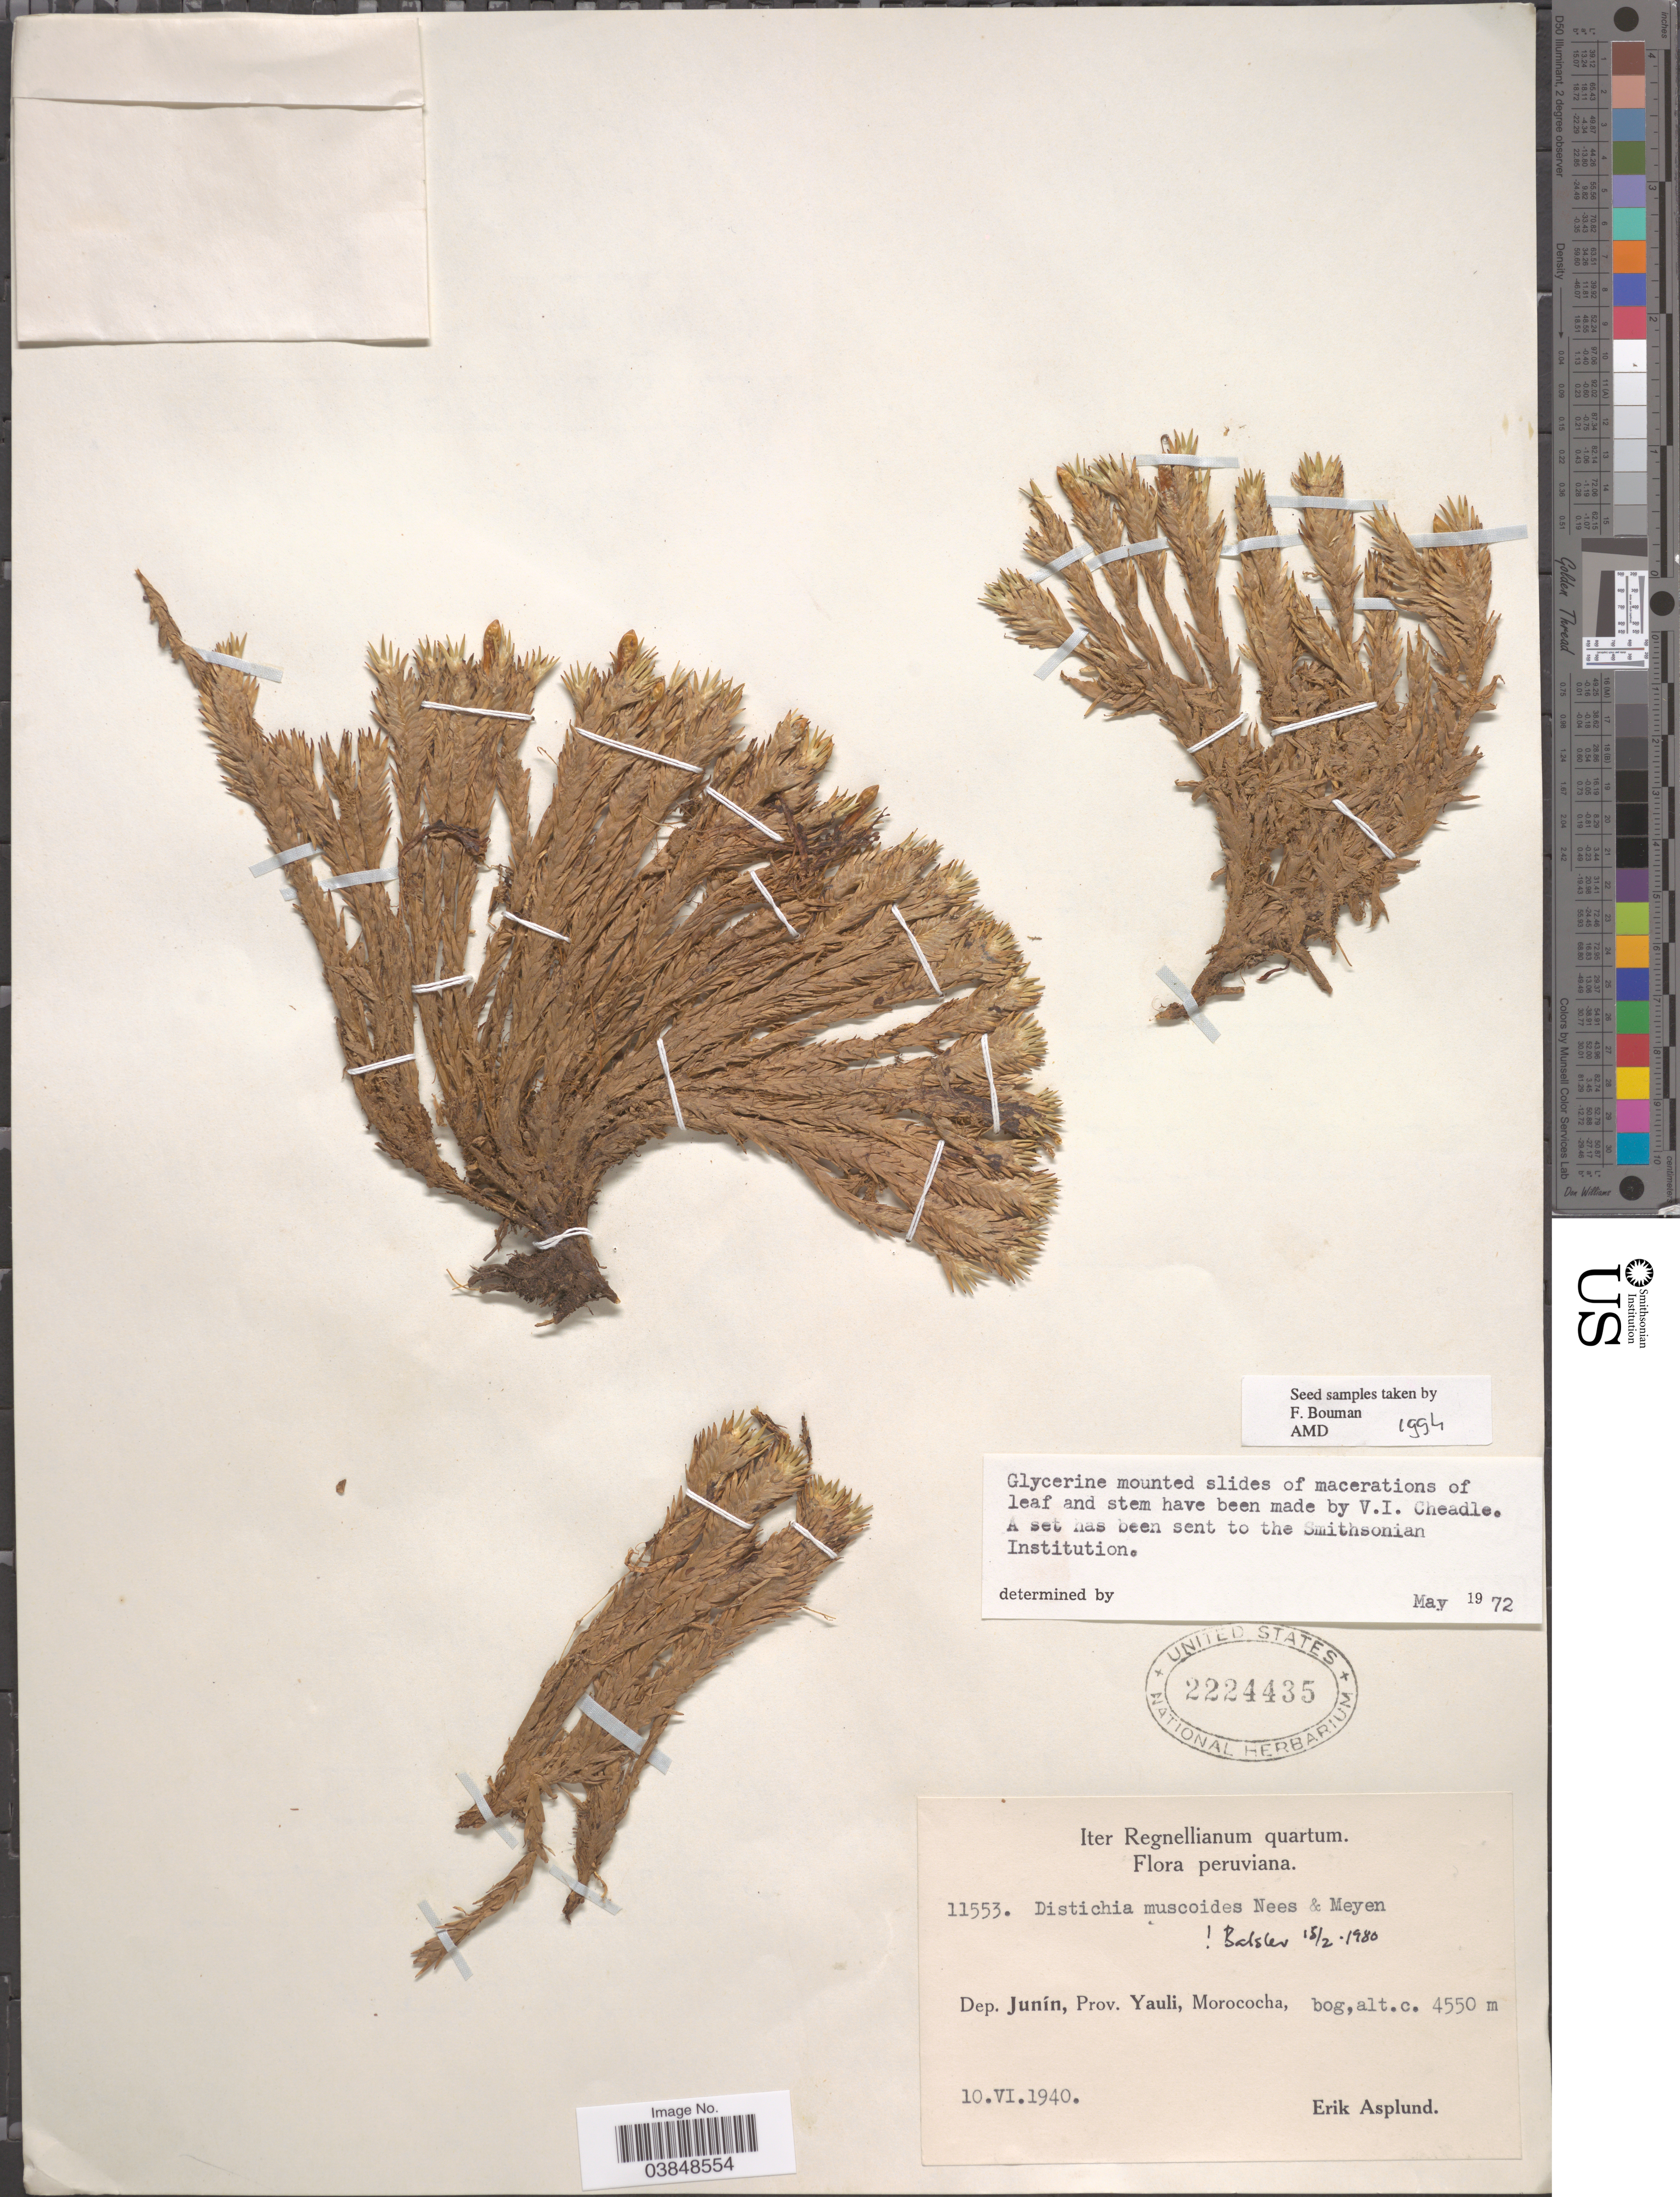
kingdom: Plantae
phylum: Tracheophyta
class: Liliopsida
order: Poales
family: Juncaceae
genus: Distichia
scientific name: Distichia muscoides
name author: Nees & Meyen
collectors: E. Asplund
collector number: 11553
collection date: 1940-06-10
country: Peru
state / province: Junín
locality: Iter Regnellianum quartum. Dep. Junín, Prov. Yauli, Morococha.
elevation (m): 4550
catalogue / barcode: US 2224435